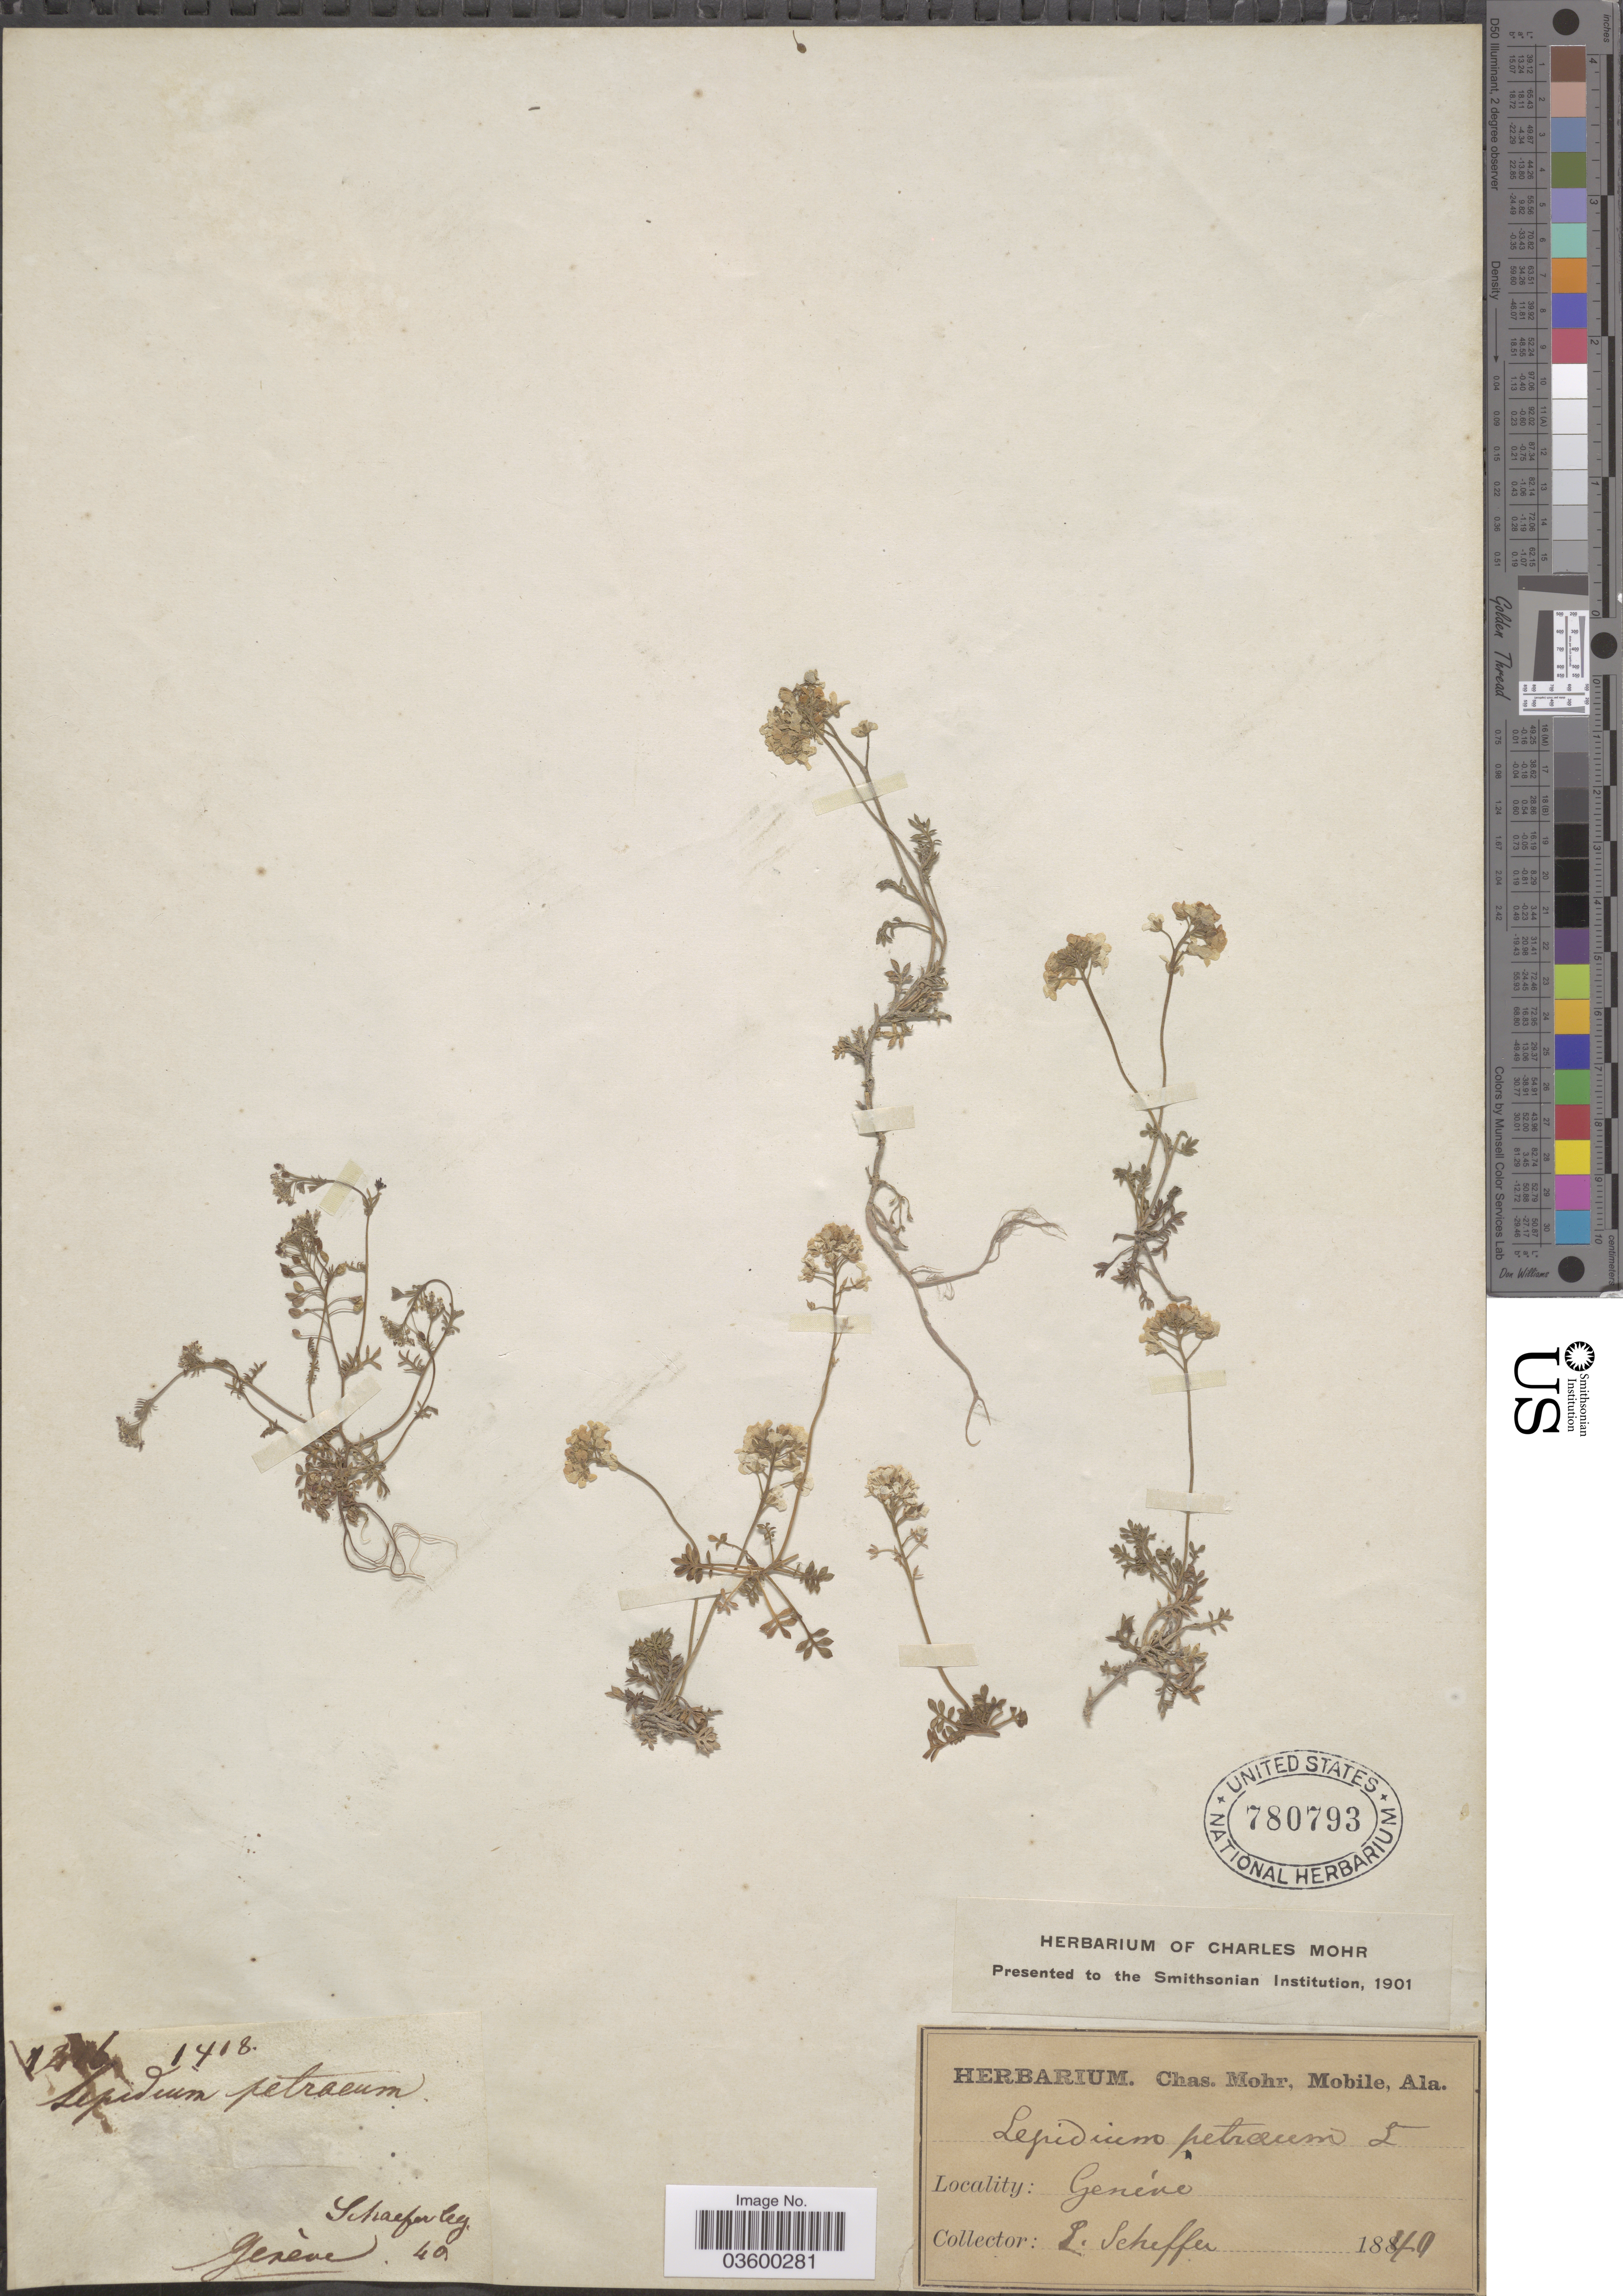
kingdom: Plantae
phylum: Tracheophyta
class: Magnoliopsida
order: Brassicales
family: Brassicaceae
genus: Lepidium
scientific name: Lepidium petraeum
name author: L.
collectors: E. Schaffer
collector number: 1418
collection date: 1849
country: Switzerland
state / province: Genève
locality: Genéve.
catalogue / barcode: US 780793